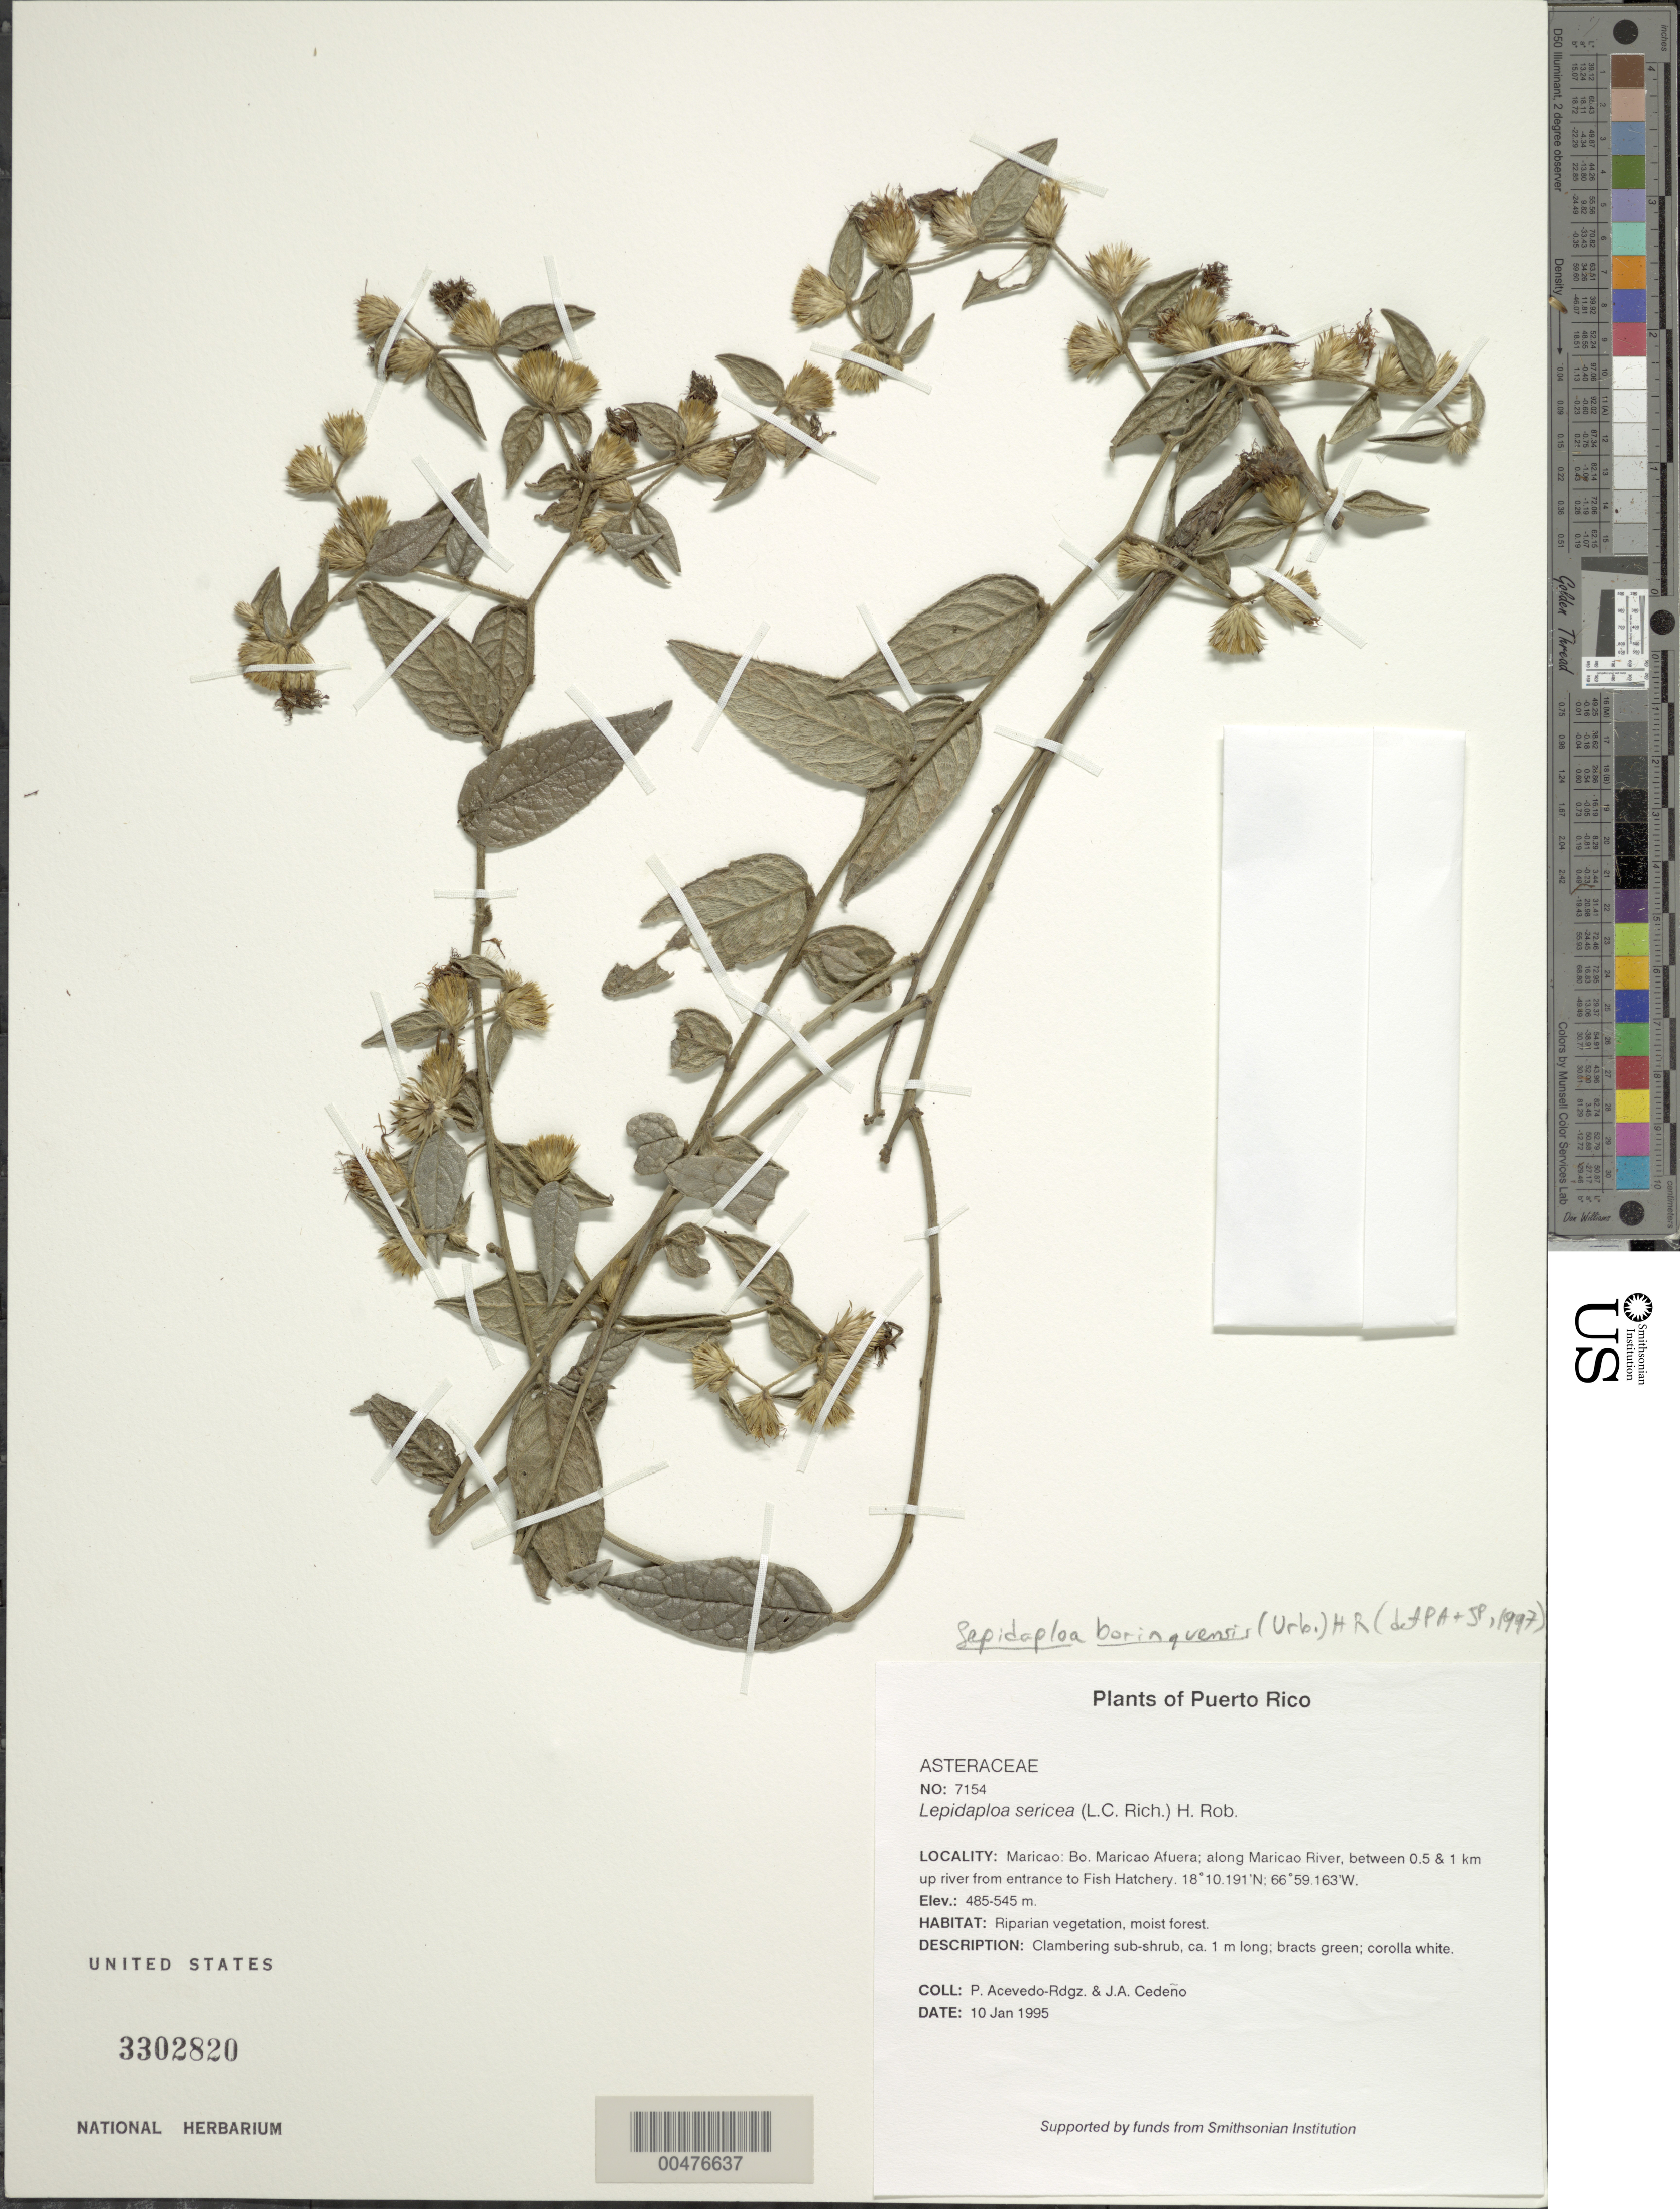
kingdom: Plantae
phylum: Tracheophyta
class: Magnoliopsida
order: Asterales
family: Asteraceae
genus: Lepidaploa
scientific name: Lepidaploa borinquensis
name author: (Urb.) H. Rob.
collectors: P. Acevedo-Rodr. & J. A. Cedeño M.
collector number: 7154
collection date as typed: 10 Jan 1995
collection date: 1995-01-10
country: Puerto Rico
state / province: Maricao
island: Puerto Rico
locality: Maricao: Bo. Maricao Afuera; along Maricao River, between 0.5 & 1 km up river from entrance to Fish Hatchery.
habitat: Riparian vegetation, moist forest.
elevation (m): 485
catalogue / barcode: US 3302820